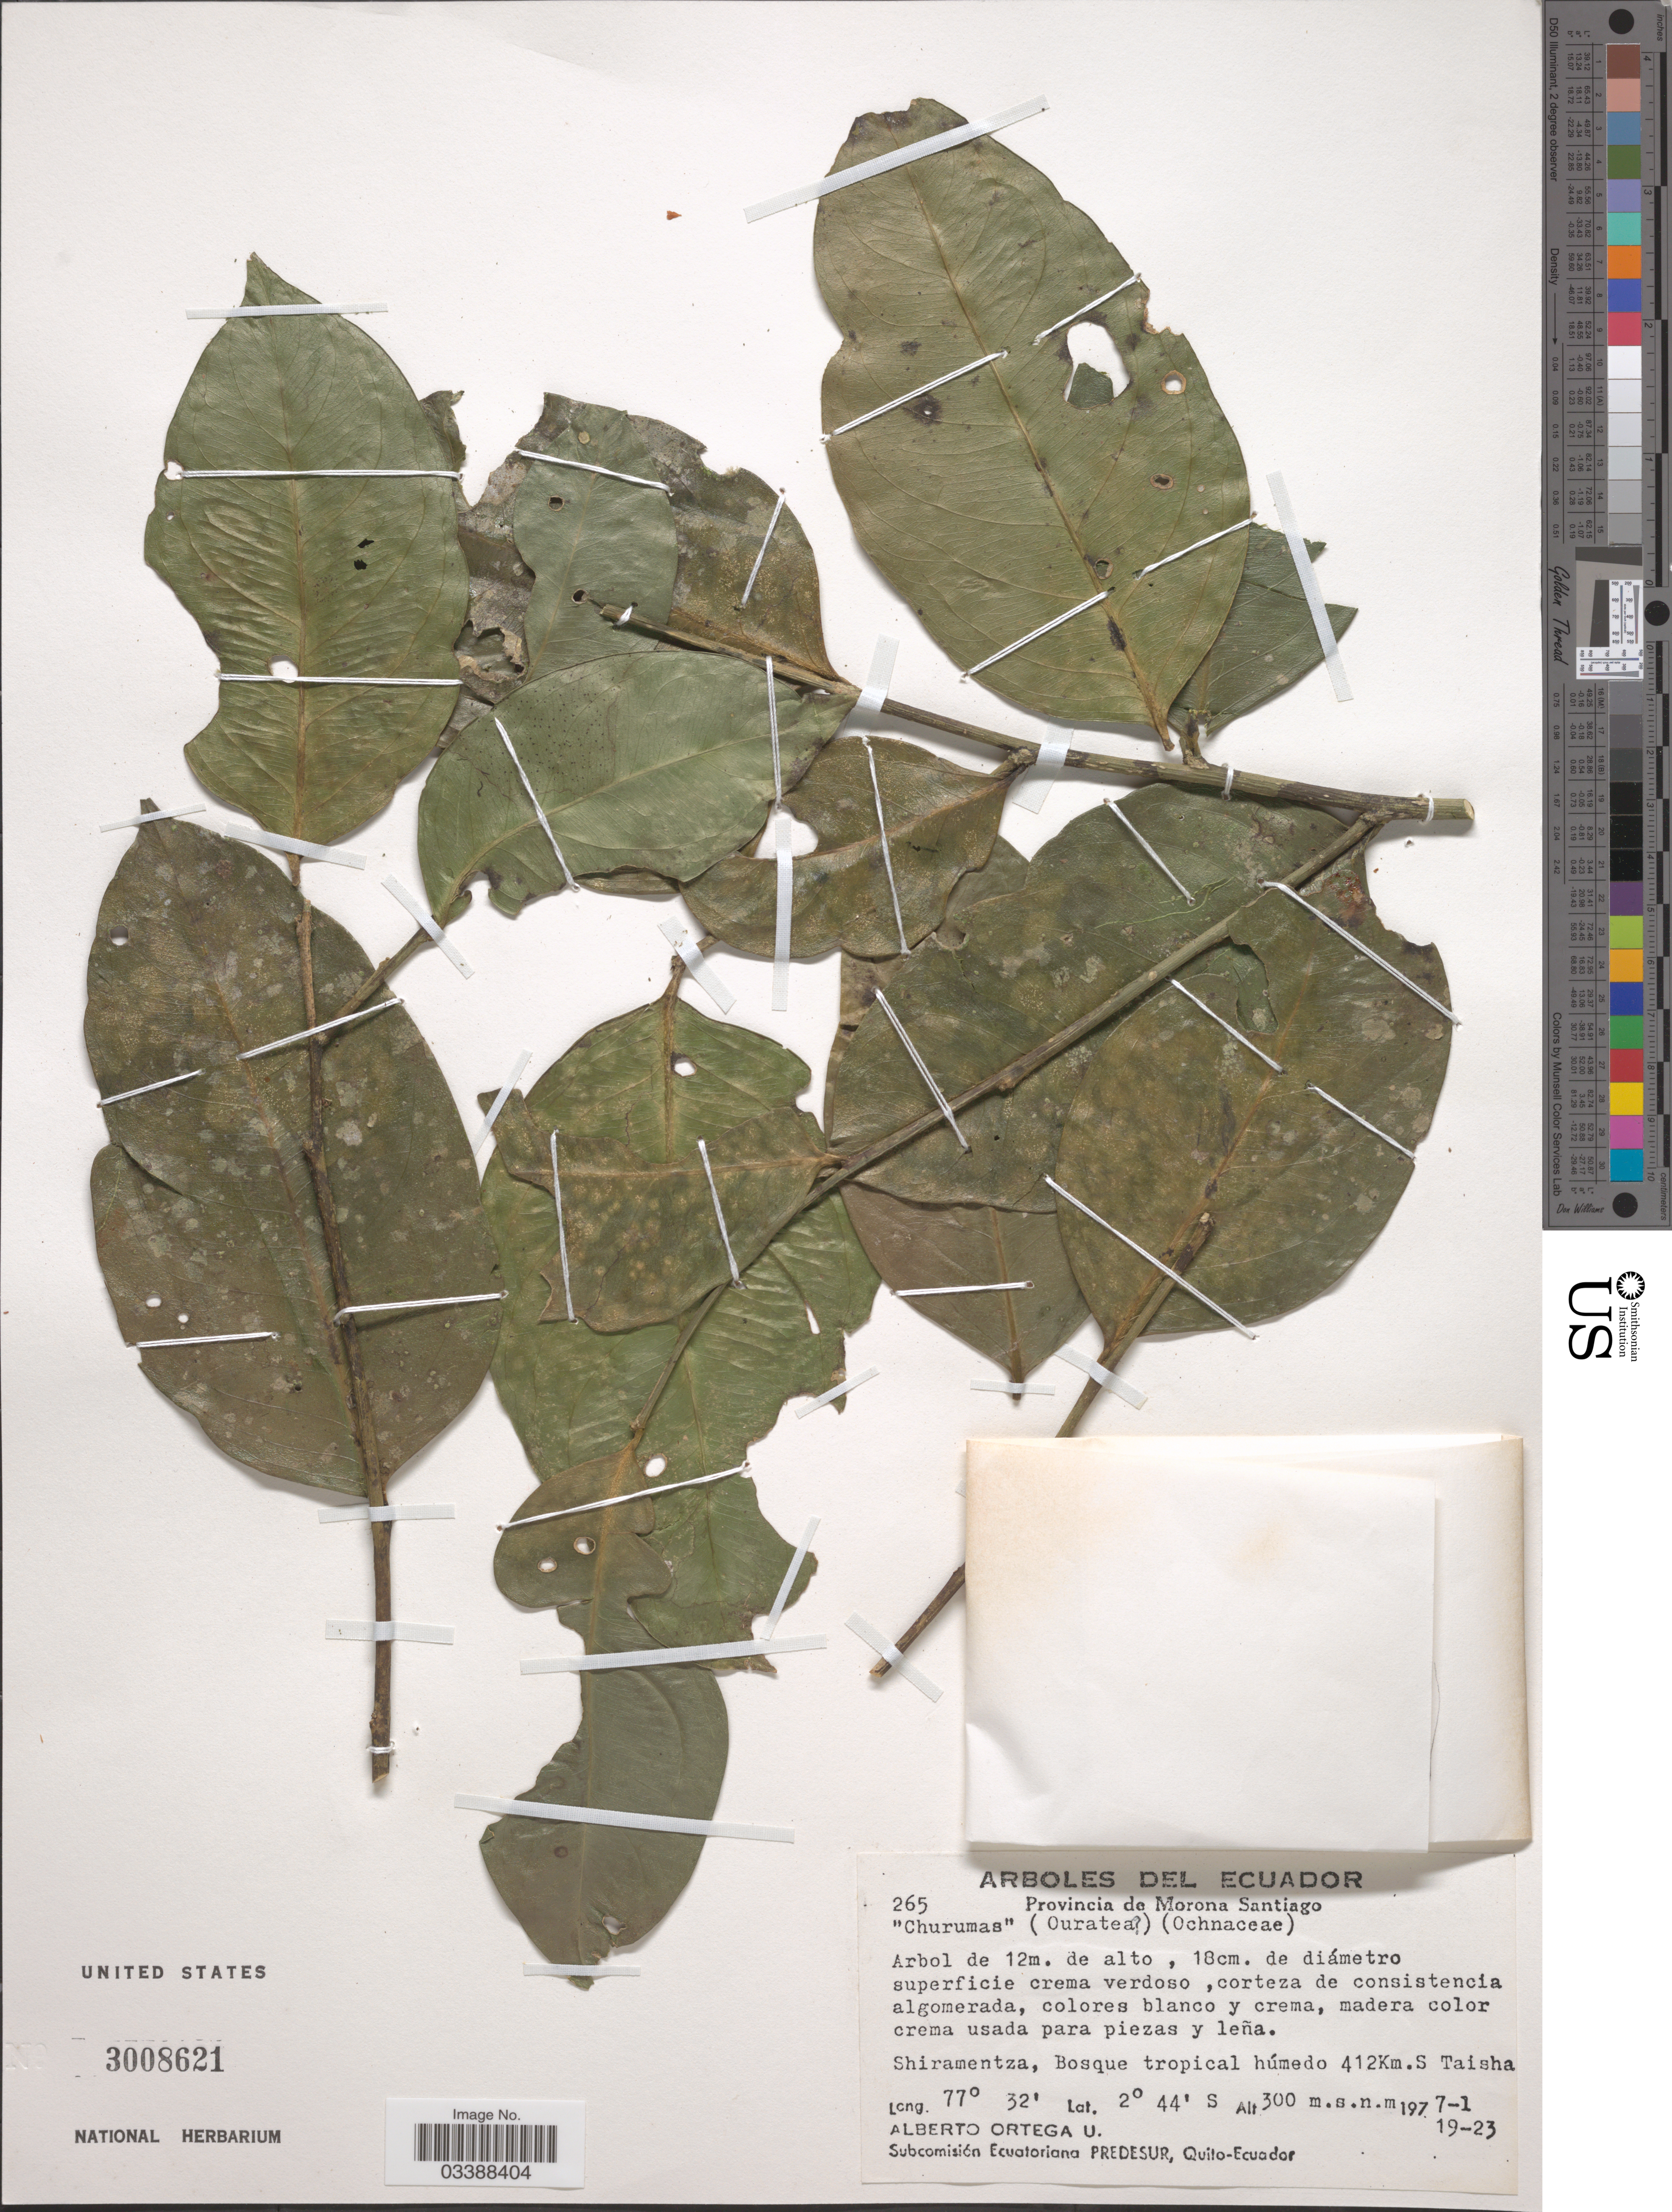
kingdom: Plantae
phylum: Tracheophyta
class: Magnoliopsida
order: Malpighiales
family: Ochnaceae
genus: Ouratea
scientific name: Ouratea sp.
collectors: A. T. Ortega U.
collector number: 265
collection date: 1977-01-19/1977-01-23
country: Ecuador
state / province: Morona-Santiago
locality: Shiramentza, Bosque tropical húmedo 412Km. S Taisha.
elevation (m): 300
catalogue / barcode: US 3008621